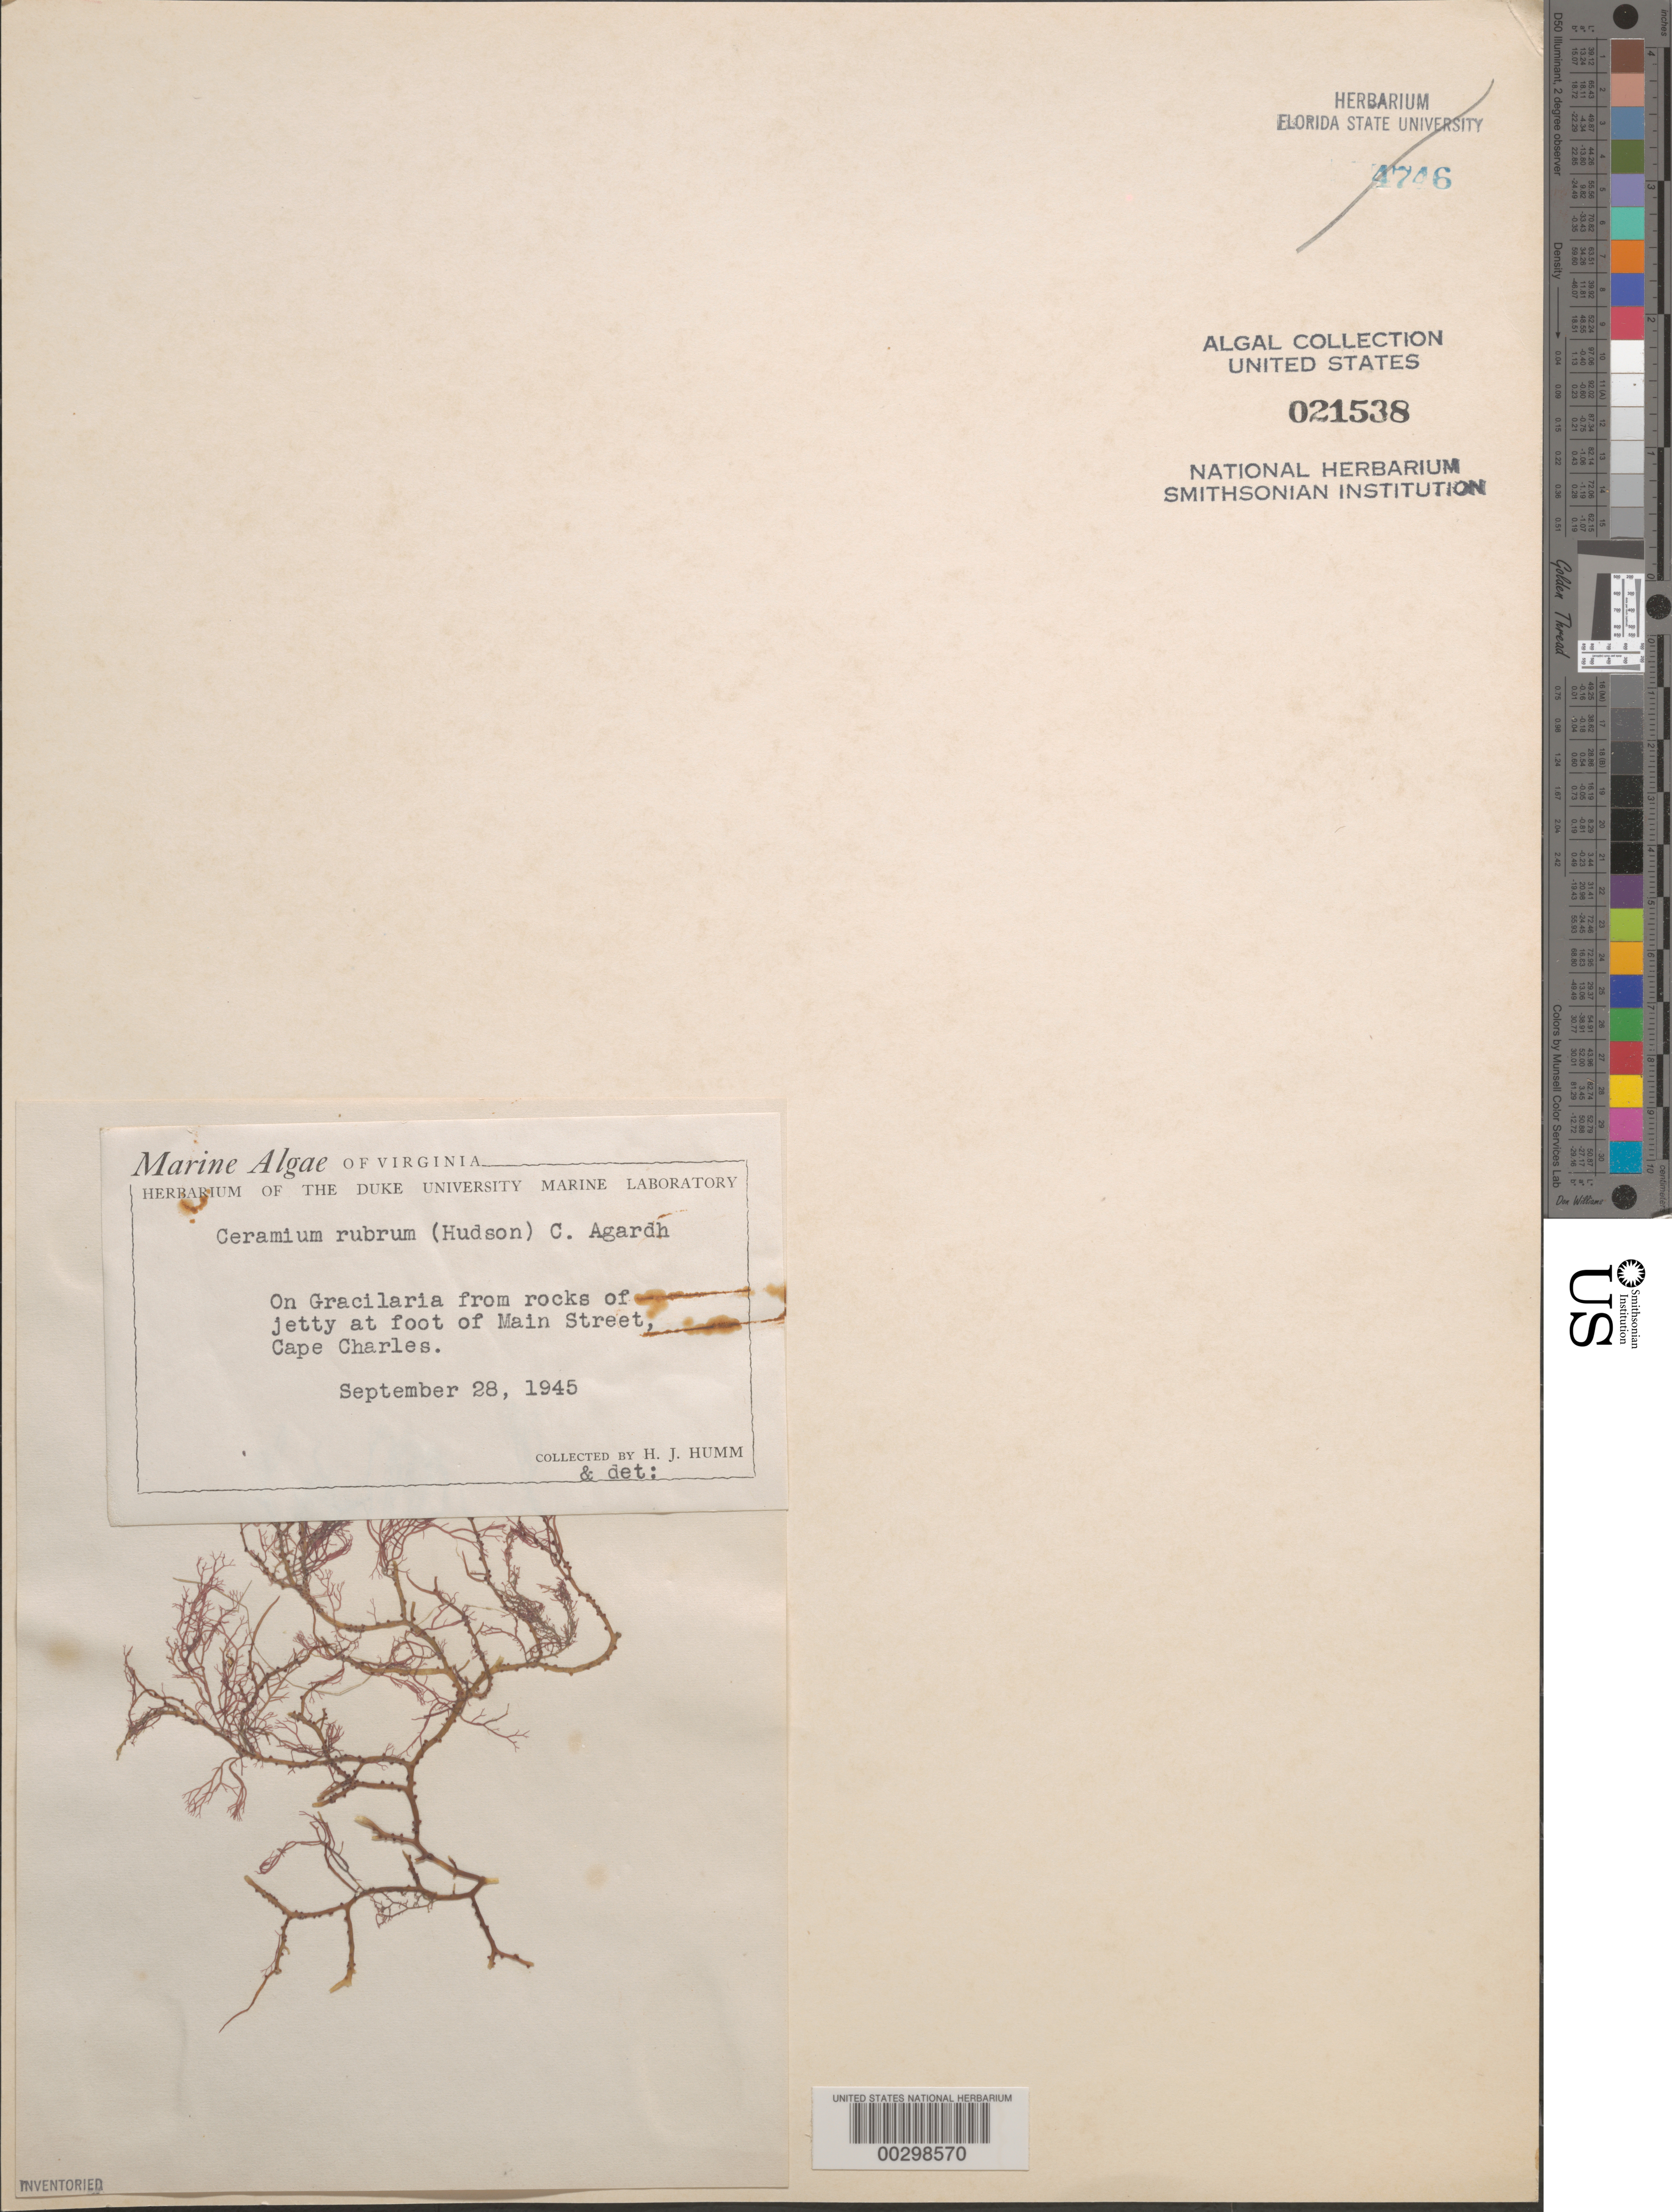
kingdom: Plantae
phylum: Rhodophyta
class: Florideophyceae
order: Ceramiales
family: Ceramiaceae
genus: Ceramium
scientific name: Ceramium rubrum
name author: C. Agardh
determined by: Humm, Harold J.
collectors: H. J. Humm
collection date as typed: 28 Sep 1945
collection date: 1945-09-28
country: United States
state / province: Virginia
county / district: Northampton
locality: Cape Charles, foot of Main Street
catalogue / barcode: US 21538